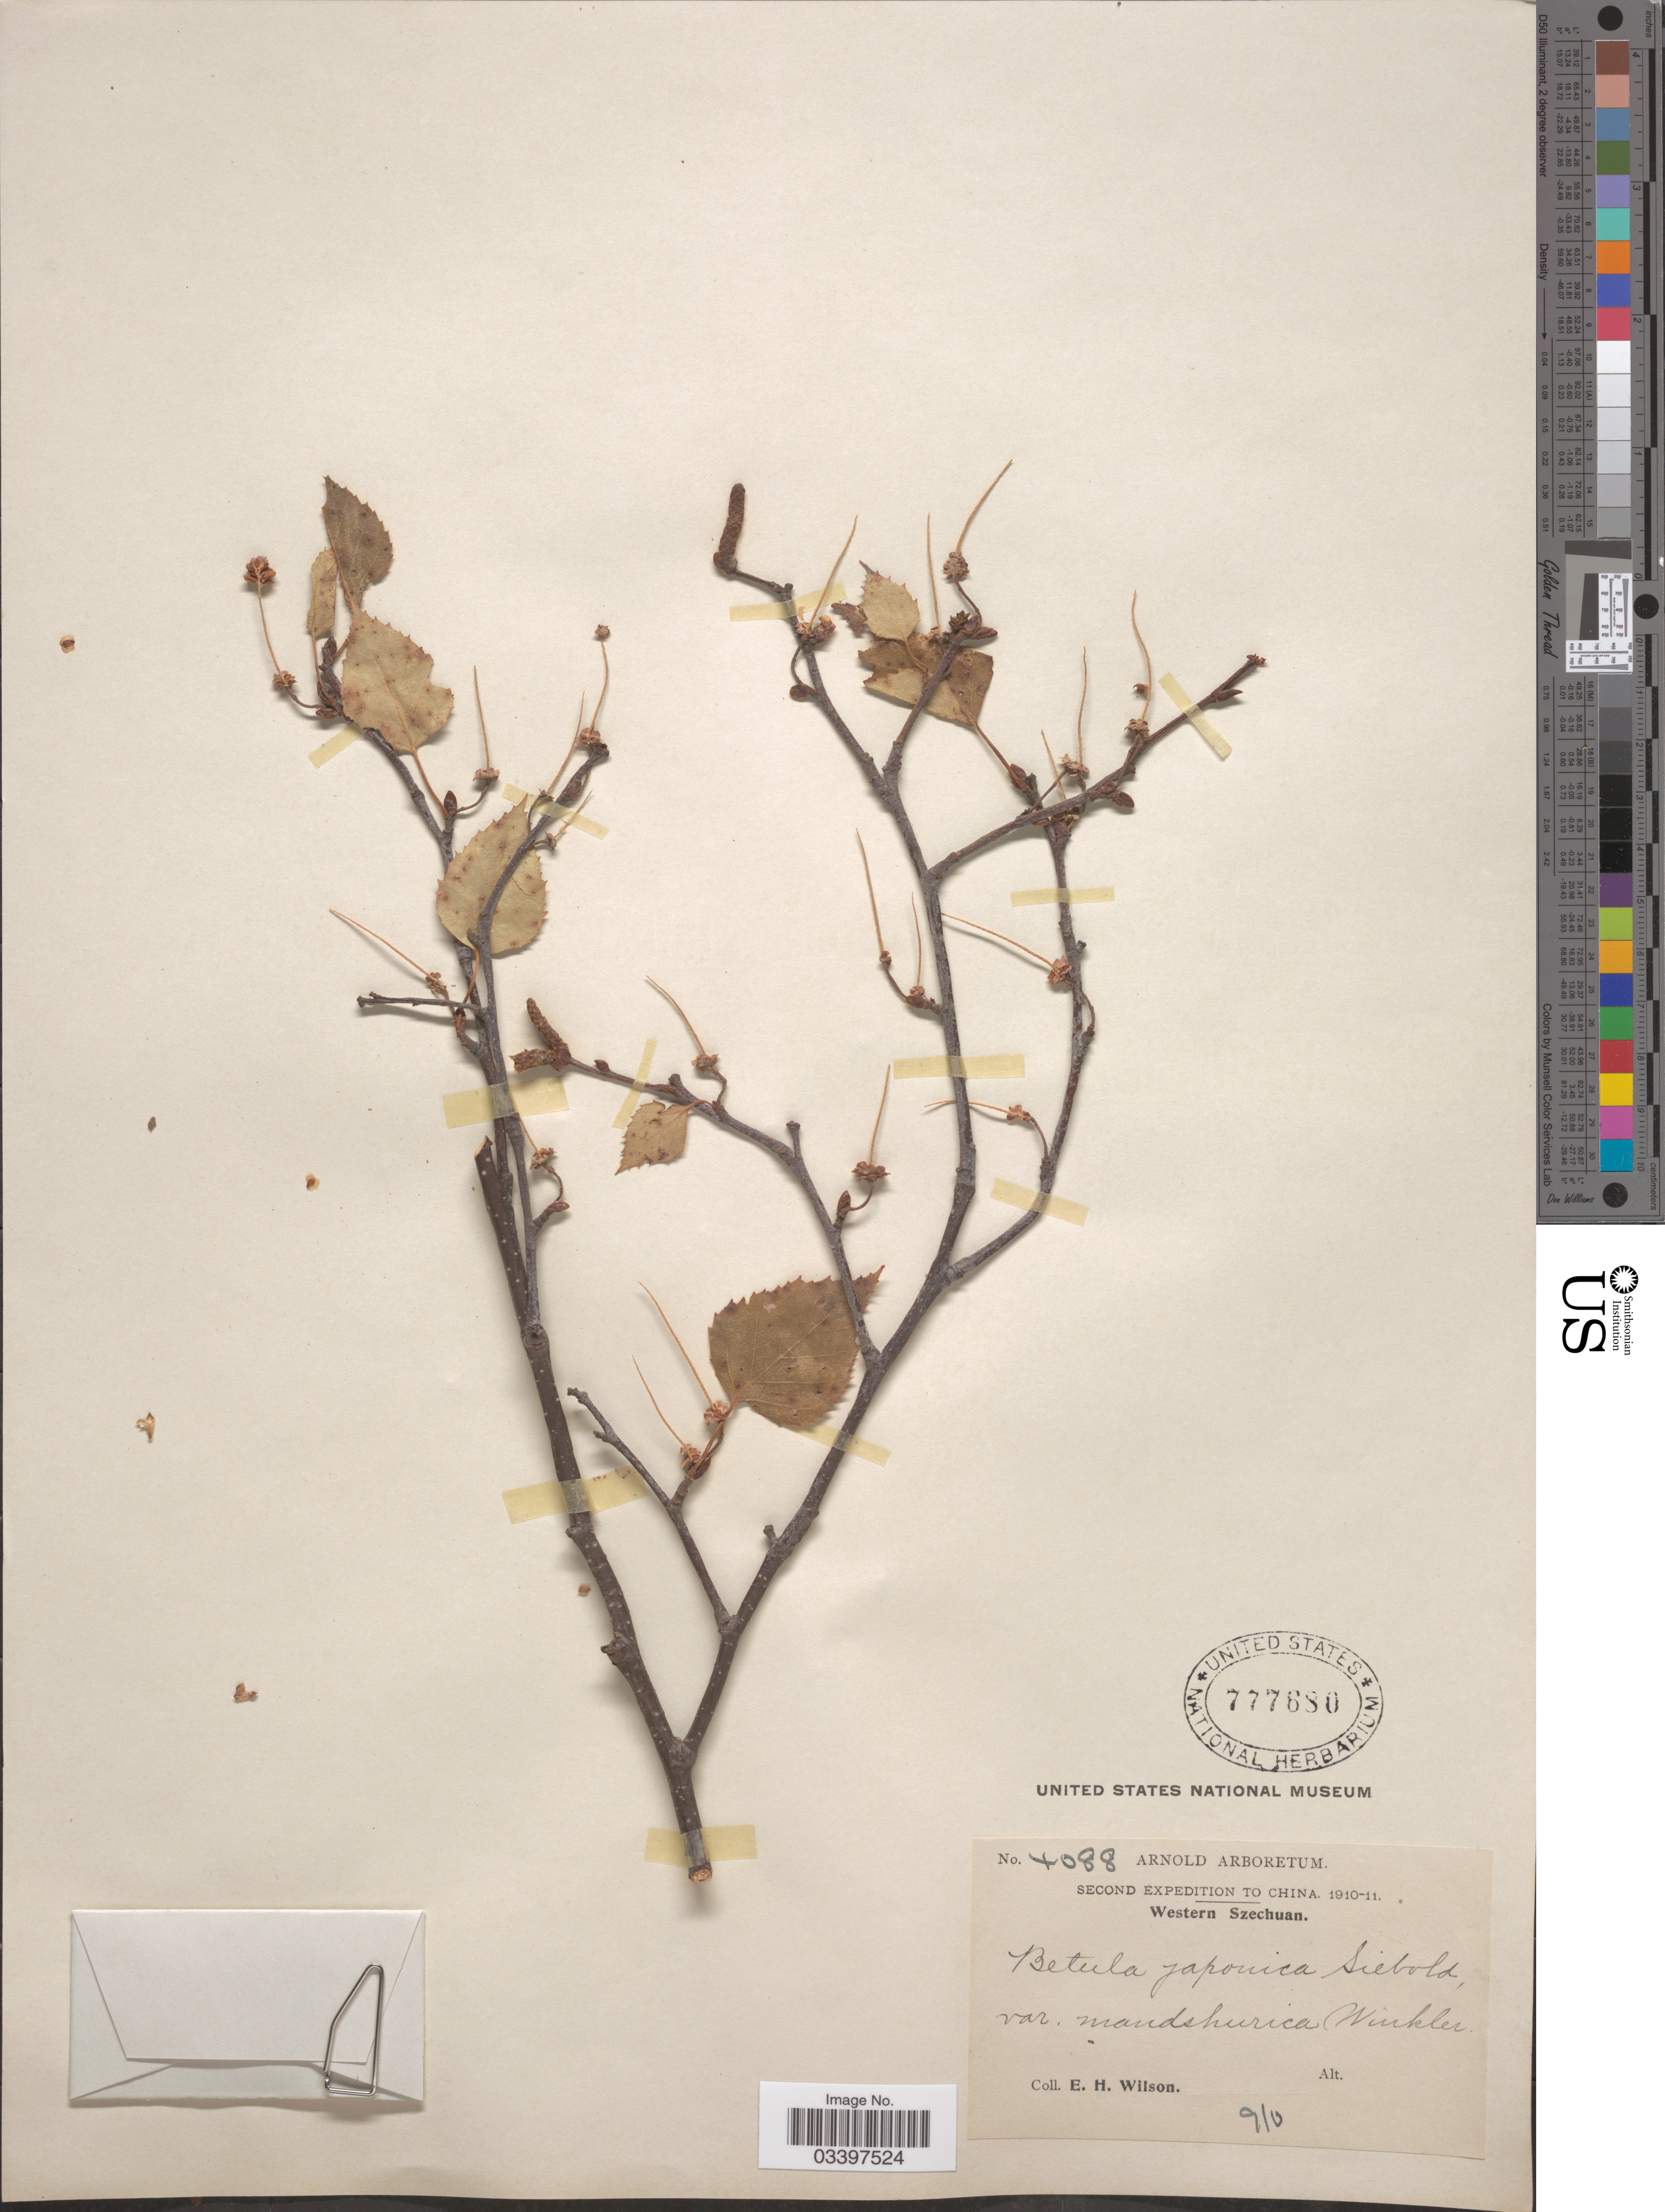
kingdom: Plantae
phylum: Tracheophyta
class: Magnoliopsida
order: Fagales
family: Betulaceae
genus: Betula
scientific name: Betula platyphylla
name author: Sukaczev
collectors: E. Wilson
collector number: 4088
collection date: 1910/1911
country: China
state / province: Sichuan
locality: Western Szechuan.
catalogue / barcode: US 777680